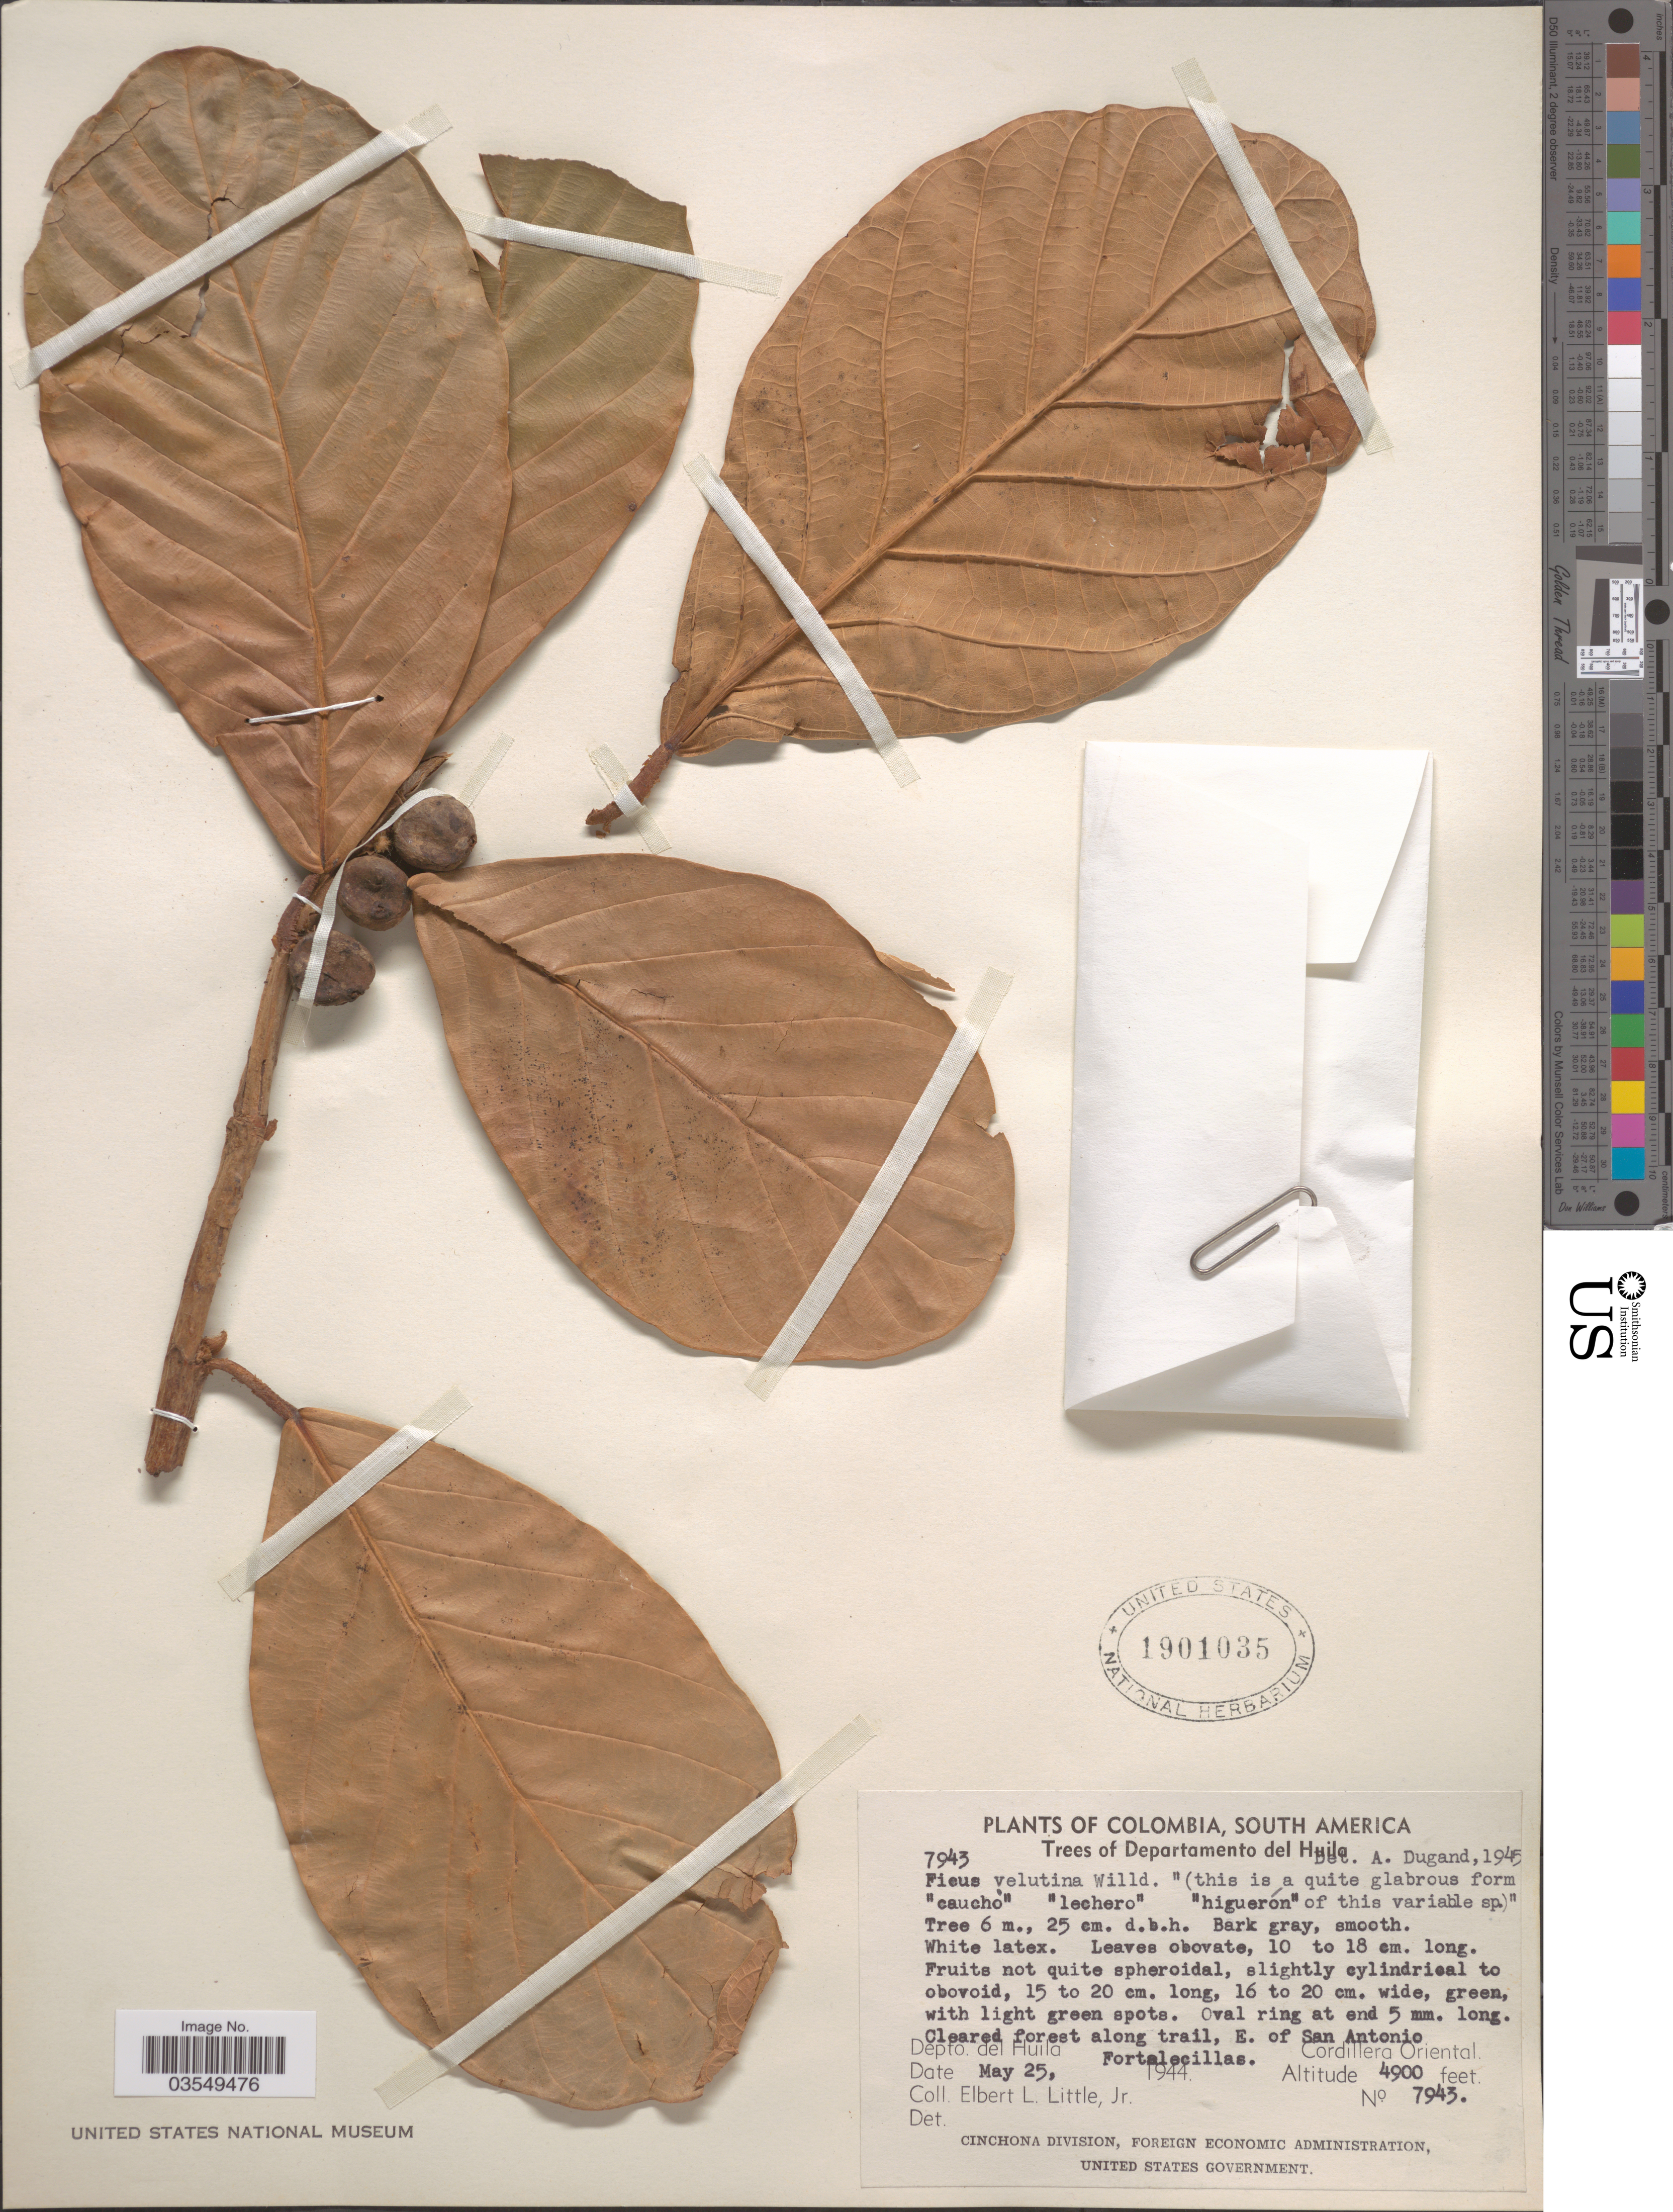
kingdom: Plantae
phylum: Tracheophyta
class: Magnoliopsida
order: Rosales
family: Moraceae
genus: Ficus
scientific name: Ficus velutina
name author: Humb. & Bonpl. ex Willd.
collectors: E. L. Little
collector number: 7943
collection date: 1944-05-25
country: Colombia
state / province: Huila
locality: Departamento del Huila. Cleared forest along trail, E. of San Antonio. Cordillera Oriental.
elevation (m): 1494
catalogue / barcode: US 1901035